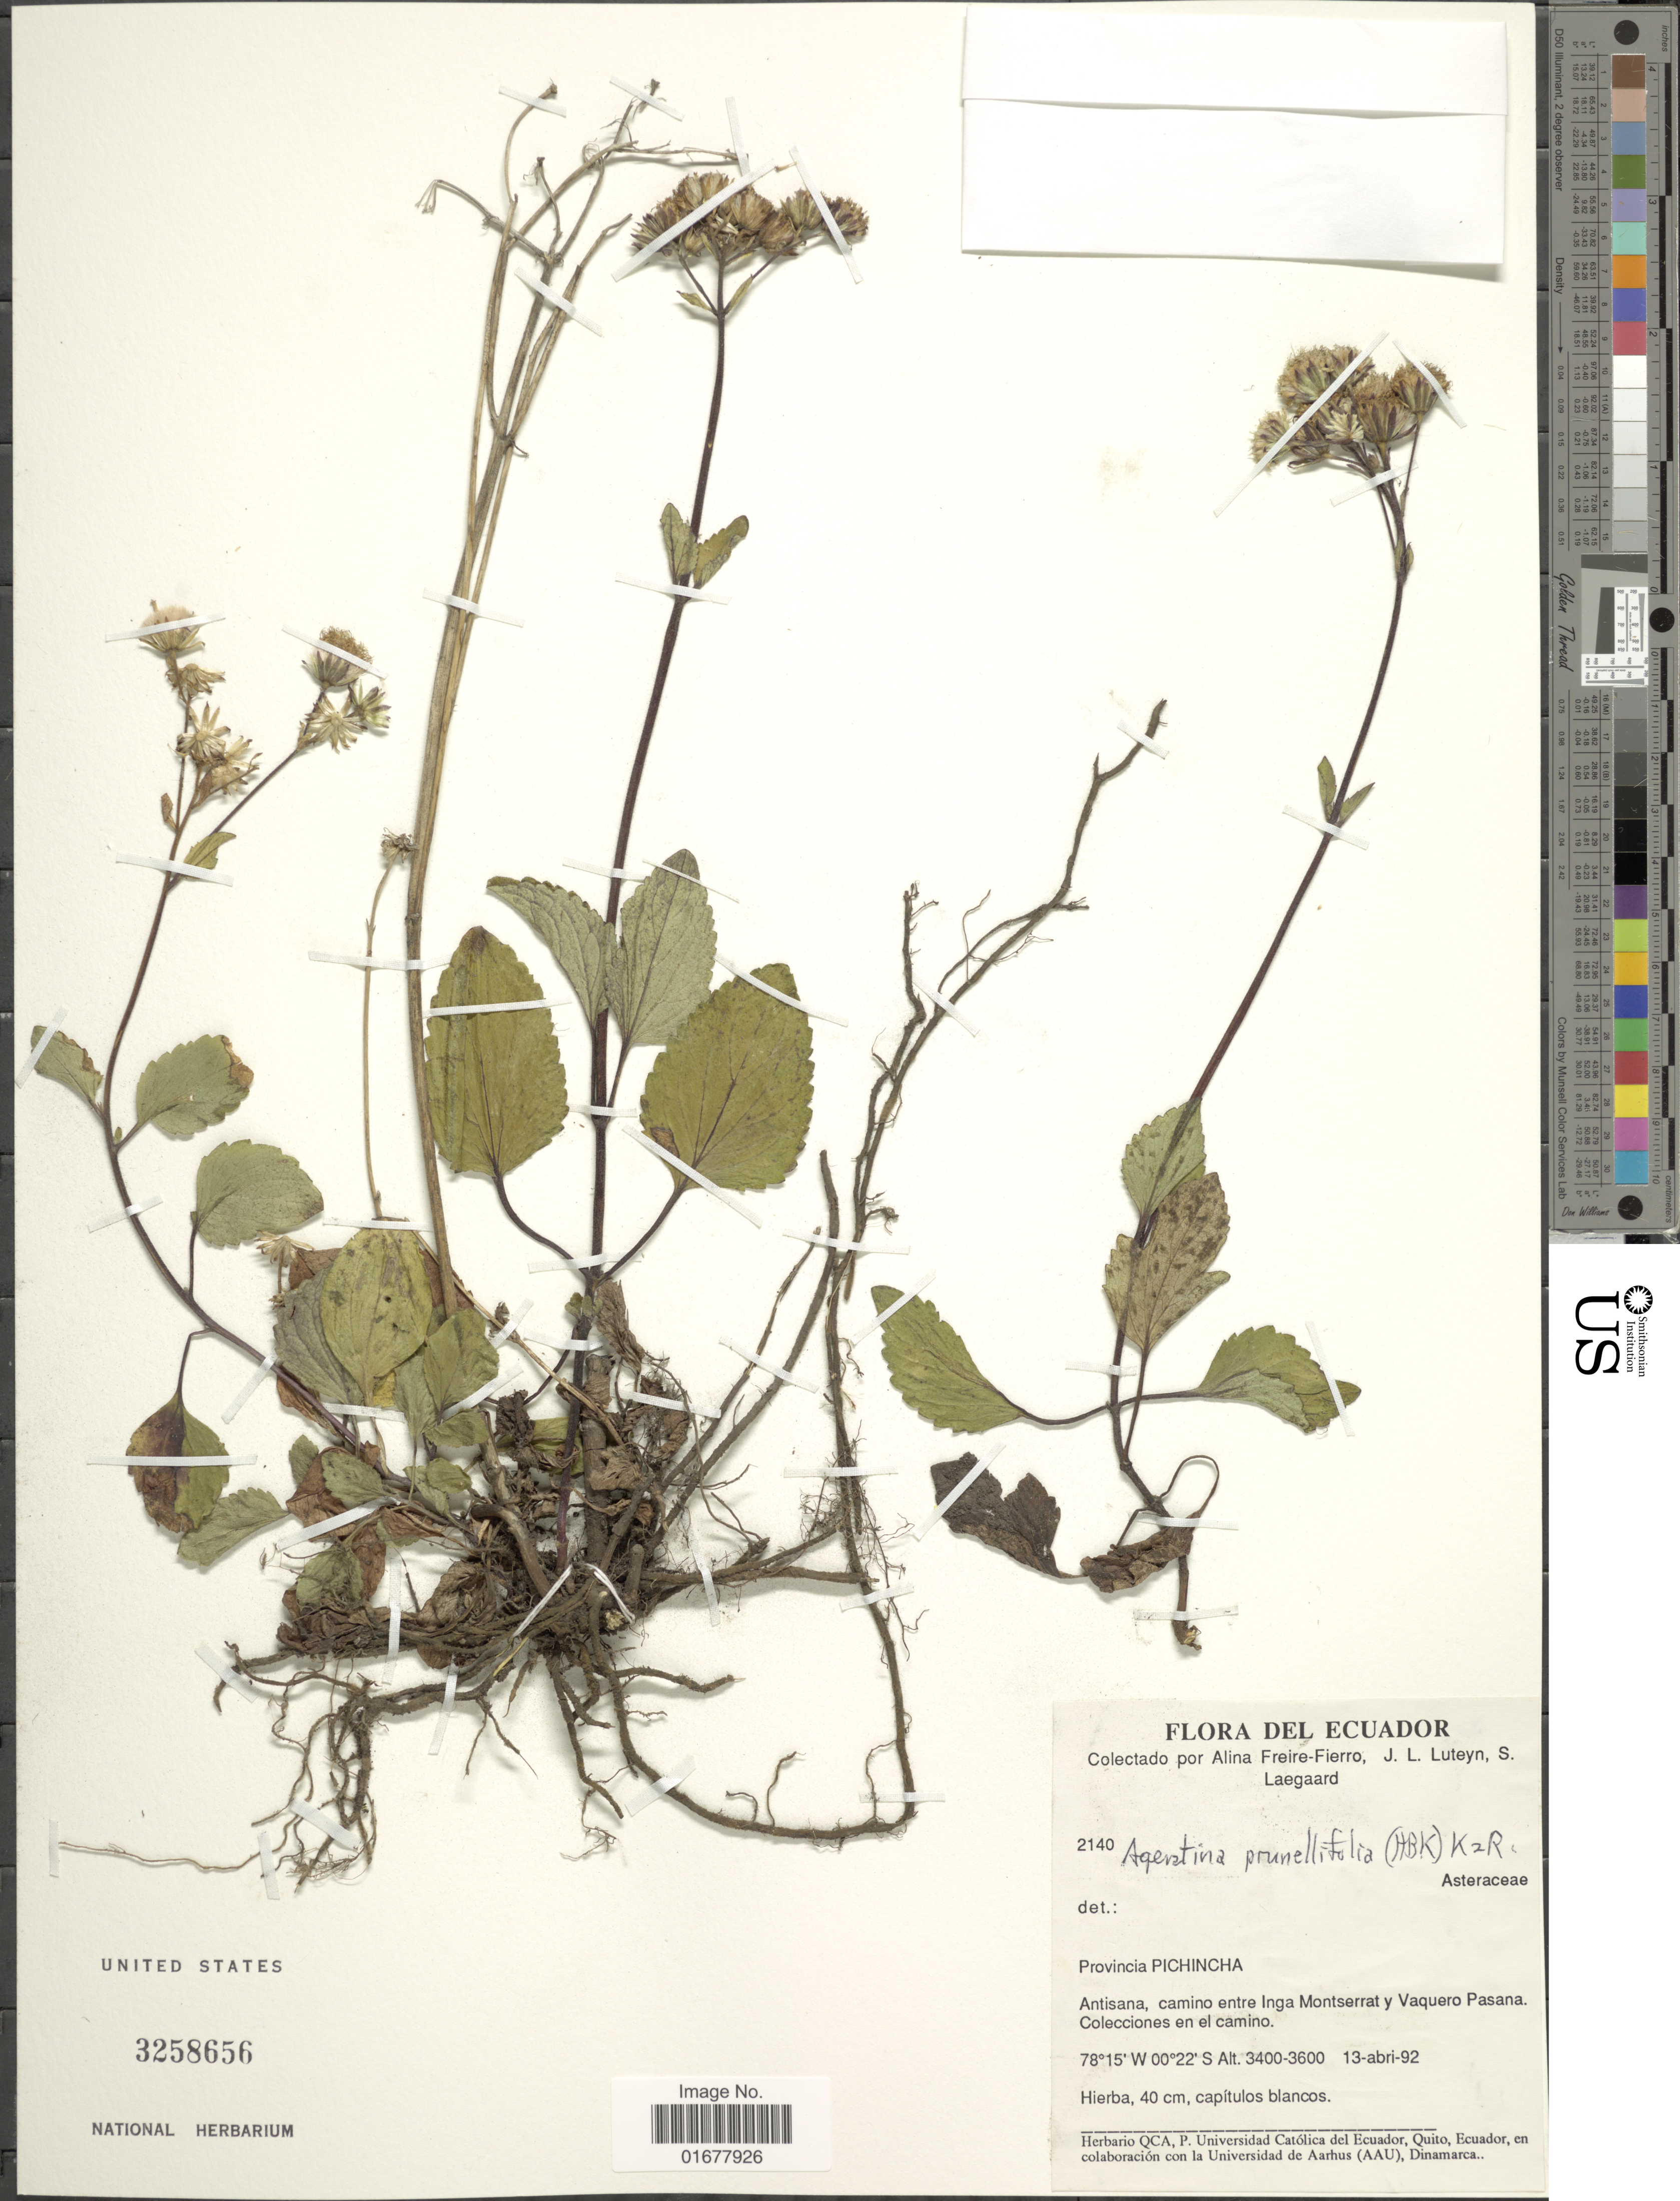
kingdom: Plantae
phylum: Tracheophyta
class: Magnoliopsida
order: Asterales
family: Asteraceae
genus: Ageratina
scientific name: Ageratina prunellaefolia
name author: (Kunth) R.M. King & H. Rob.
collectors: A. Freire-Fierro, J. L. Luteyn & S. Lægaard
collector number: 2140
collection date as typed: Transcribed d/m/y: 13/4/92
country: Ecuador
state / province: Pichincha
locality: Provincia Pichincha, Antisana, camino entre Inga Montserrat y Vaquero Pasana, Colecciones en el camino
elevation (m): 3400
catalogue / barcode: US 3258656